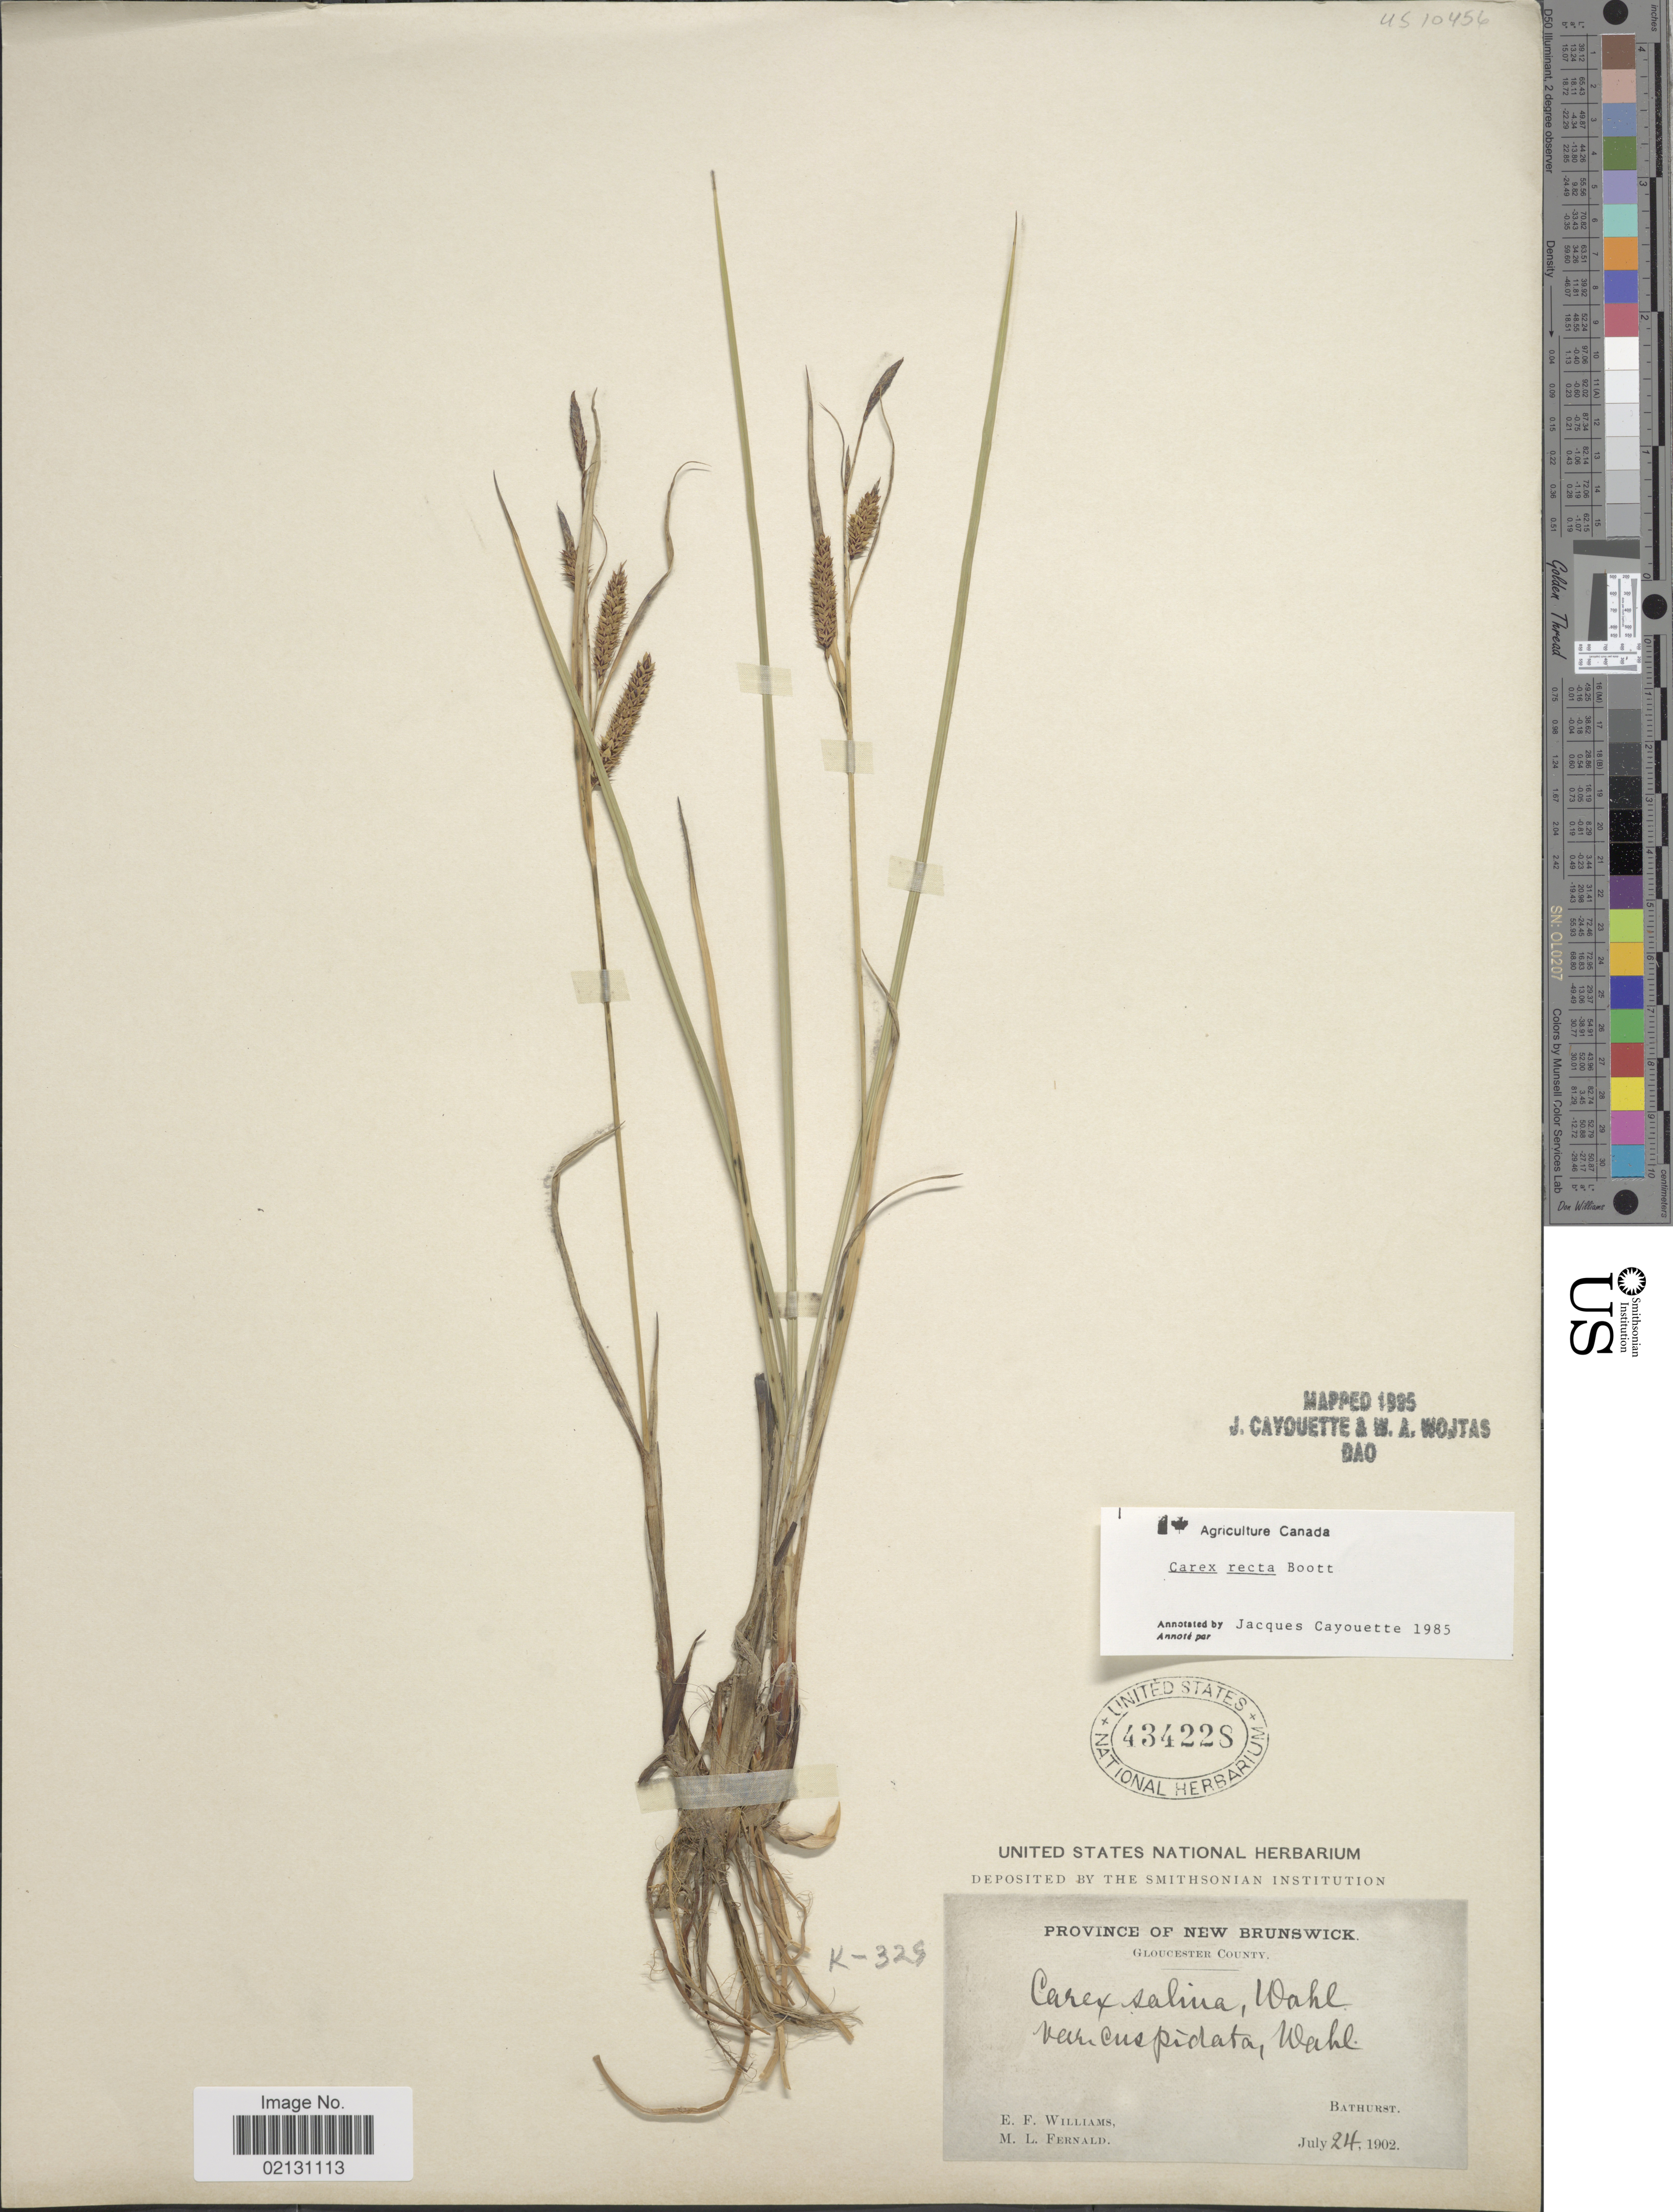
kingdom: Plantae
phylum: Tracheophyta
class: Liliopsida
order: Poales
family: Cyperaceae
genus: Carex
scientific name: Carex recta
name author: Boott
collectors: E. Williams & M. L. Fernald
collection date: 1902-07-24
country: Canada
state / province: New Brunswick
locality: Gloucester County, Bathurst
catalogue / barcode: US 434228